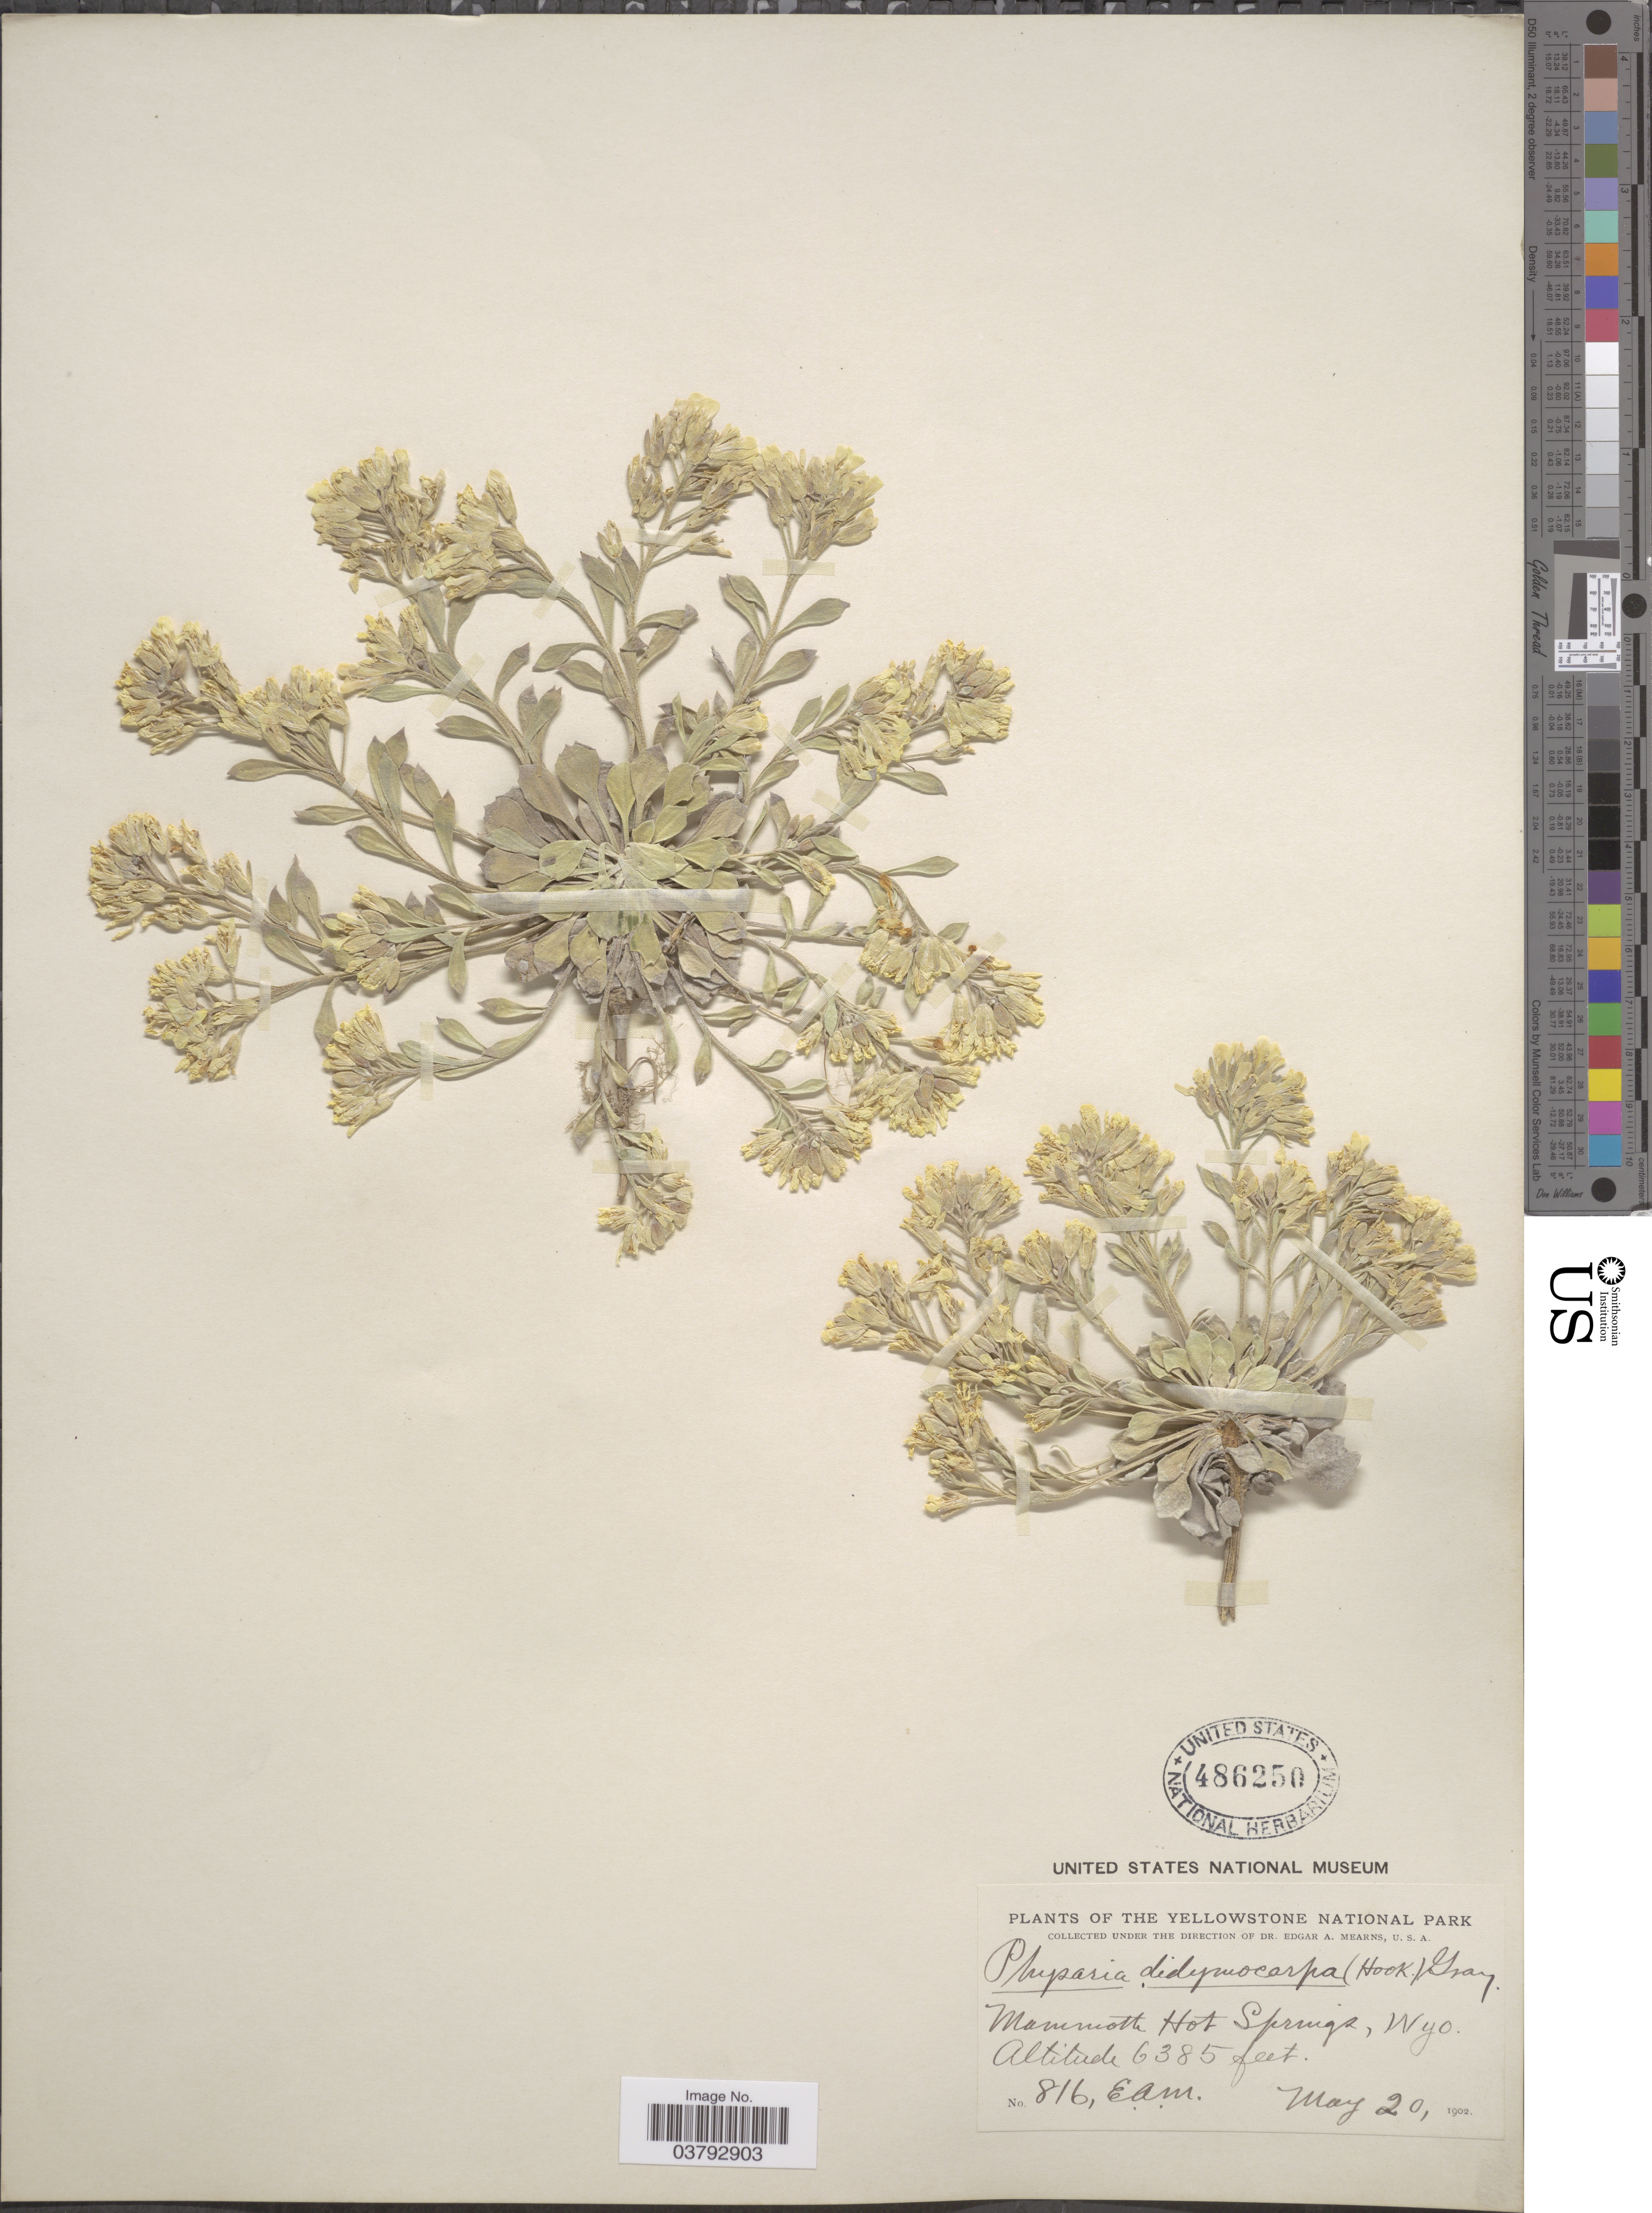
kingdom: Plantae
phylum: Tracheophyta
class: Magnoliopsida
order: Brassicales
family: Brassicaceae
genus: Physaria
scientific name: Physaria didymocarpa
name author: (Hook.) A. Gray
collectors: E. A. Mearns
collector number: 816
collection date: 1902-05-20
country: United States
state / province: Wyoming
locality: The Yellowstone National Park. Mammoth Hot Springs.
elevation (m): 1946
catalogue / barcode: US 486250